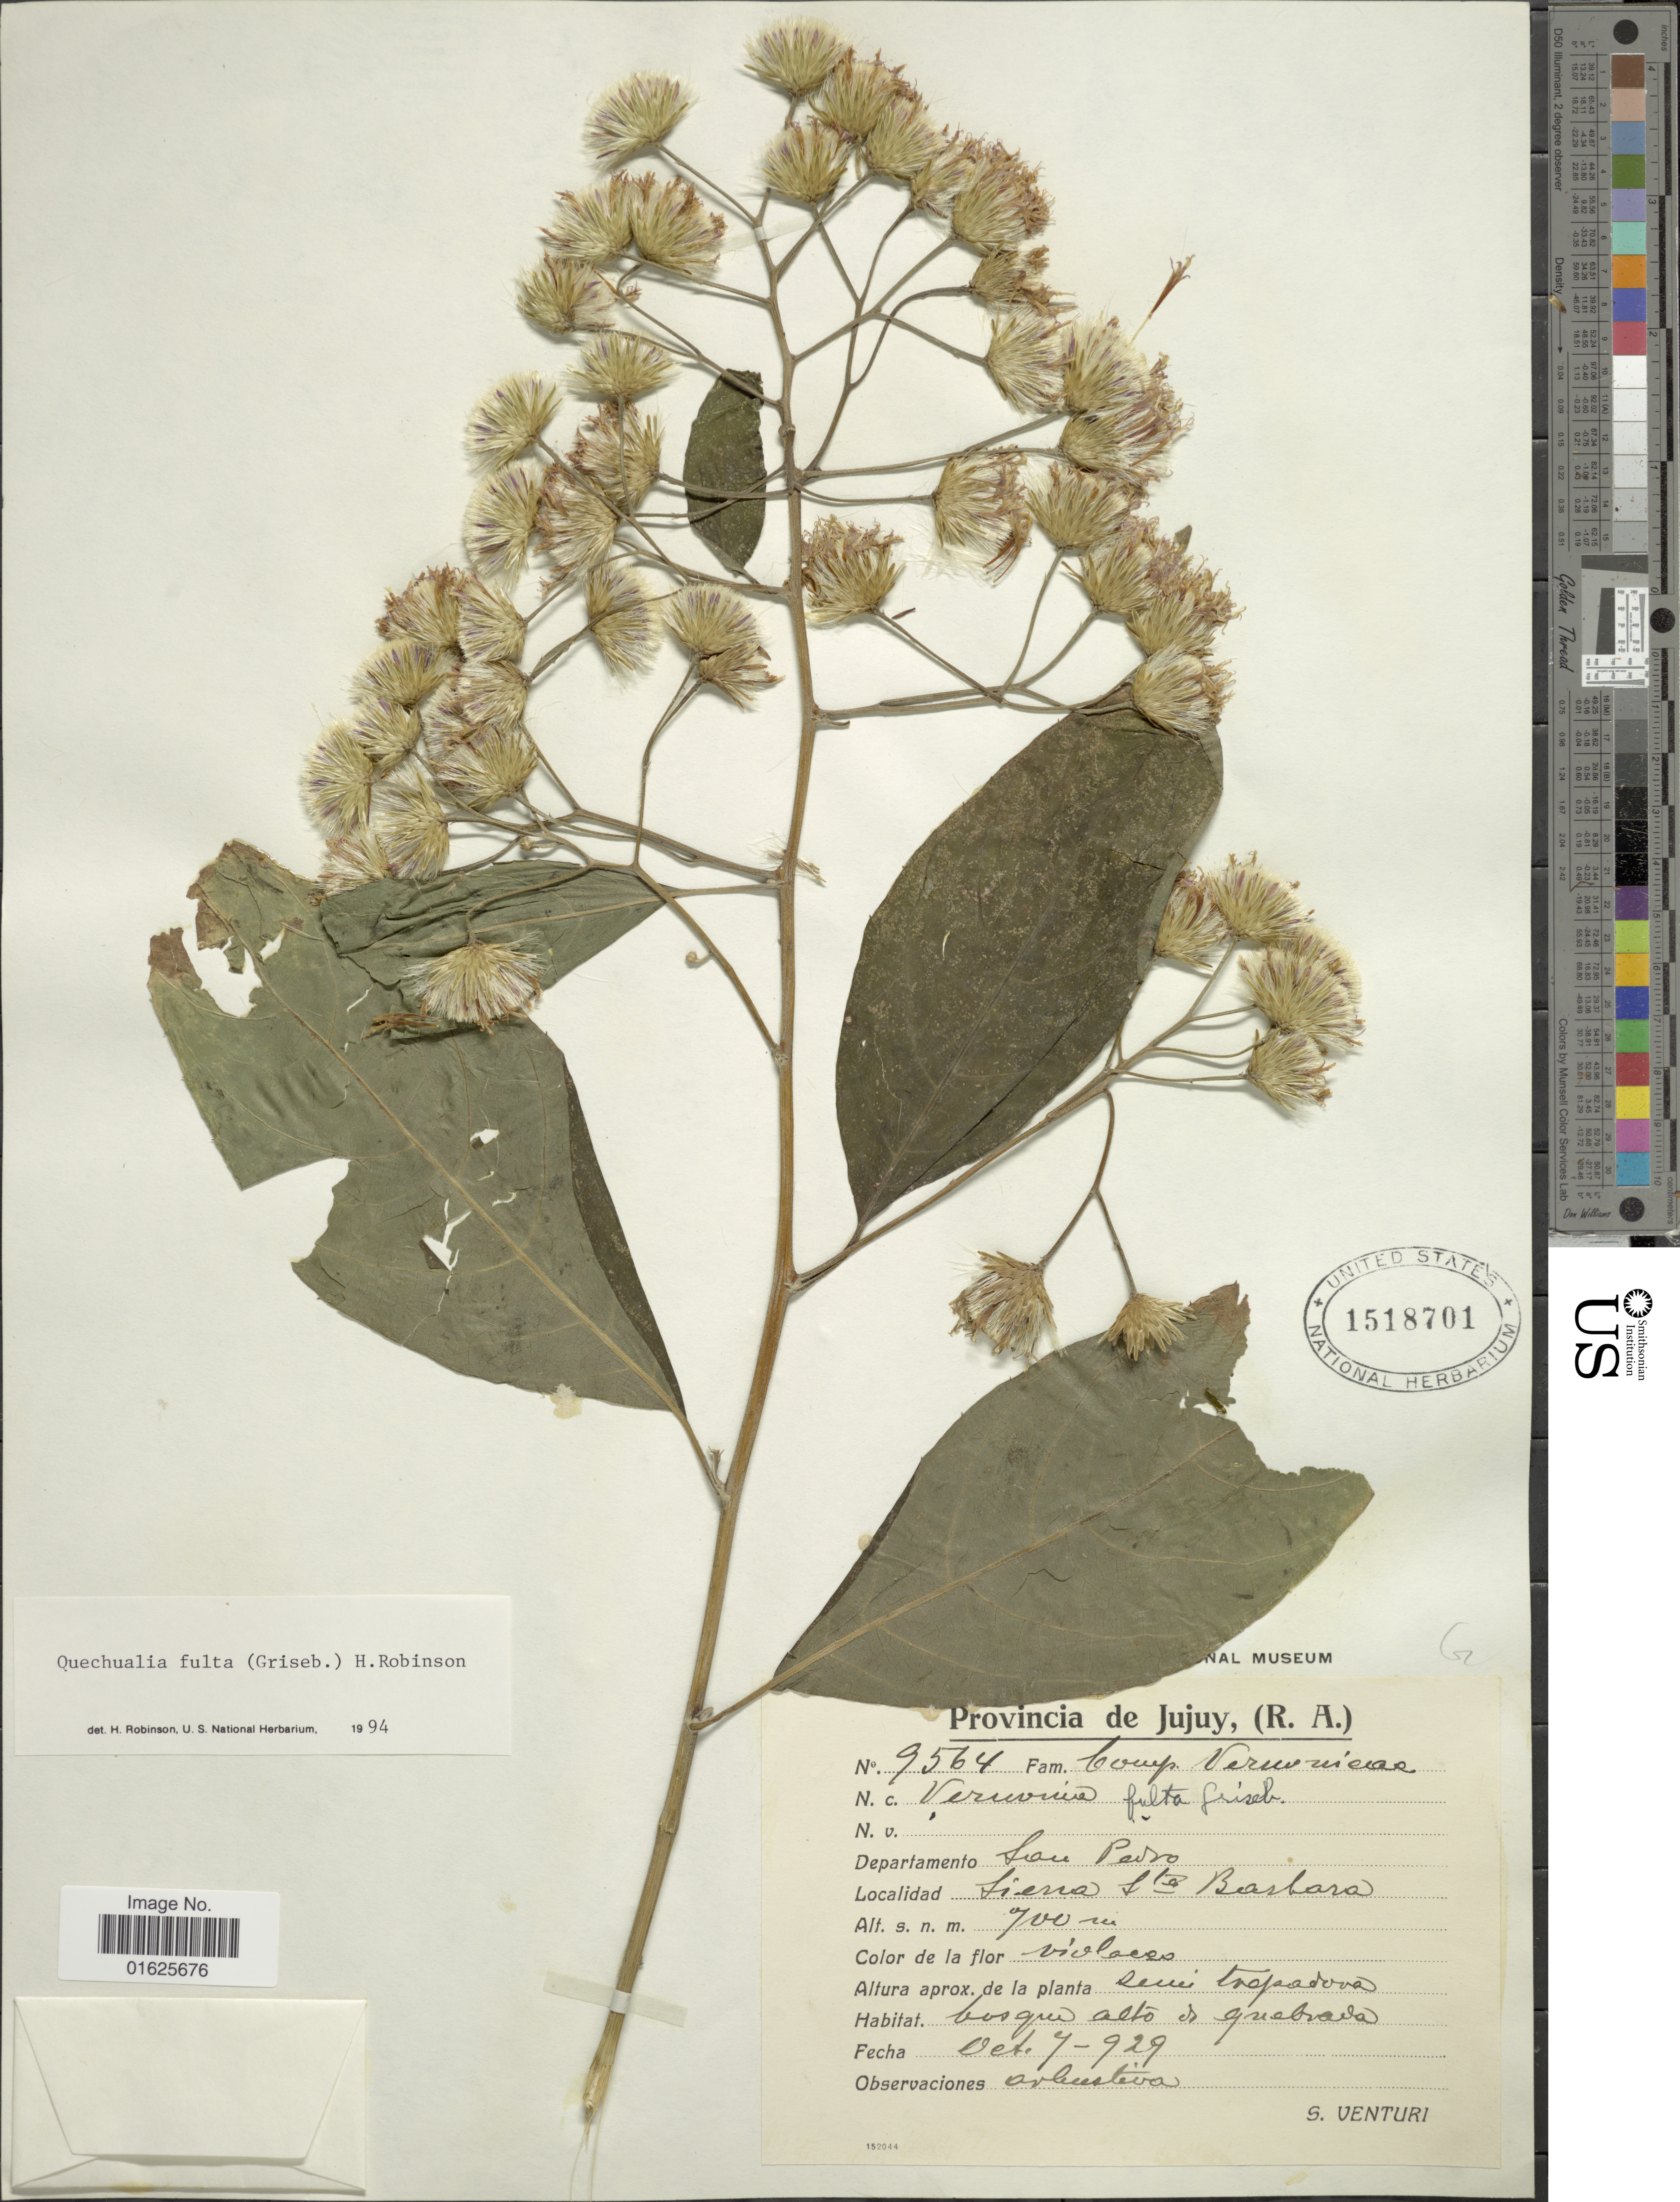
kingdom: Plantae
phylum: Tracheophyta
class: Magnoliopsida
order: Asterales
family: Asteraceae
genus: Quechualia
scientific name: Quechualia fulta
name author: (Griseb.) H. Rob.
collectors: S. Venturi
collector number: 9564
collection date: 1929-10-07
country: Argentina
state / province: Jujuy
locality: Departamento San pedro, Sierra Sta Barbara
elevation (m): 700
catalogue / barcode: US 1518701